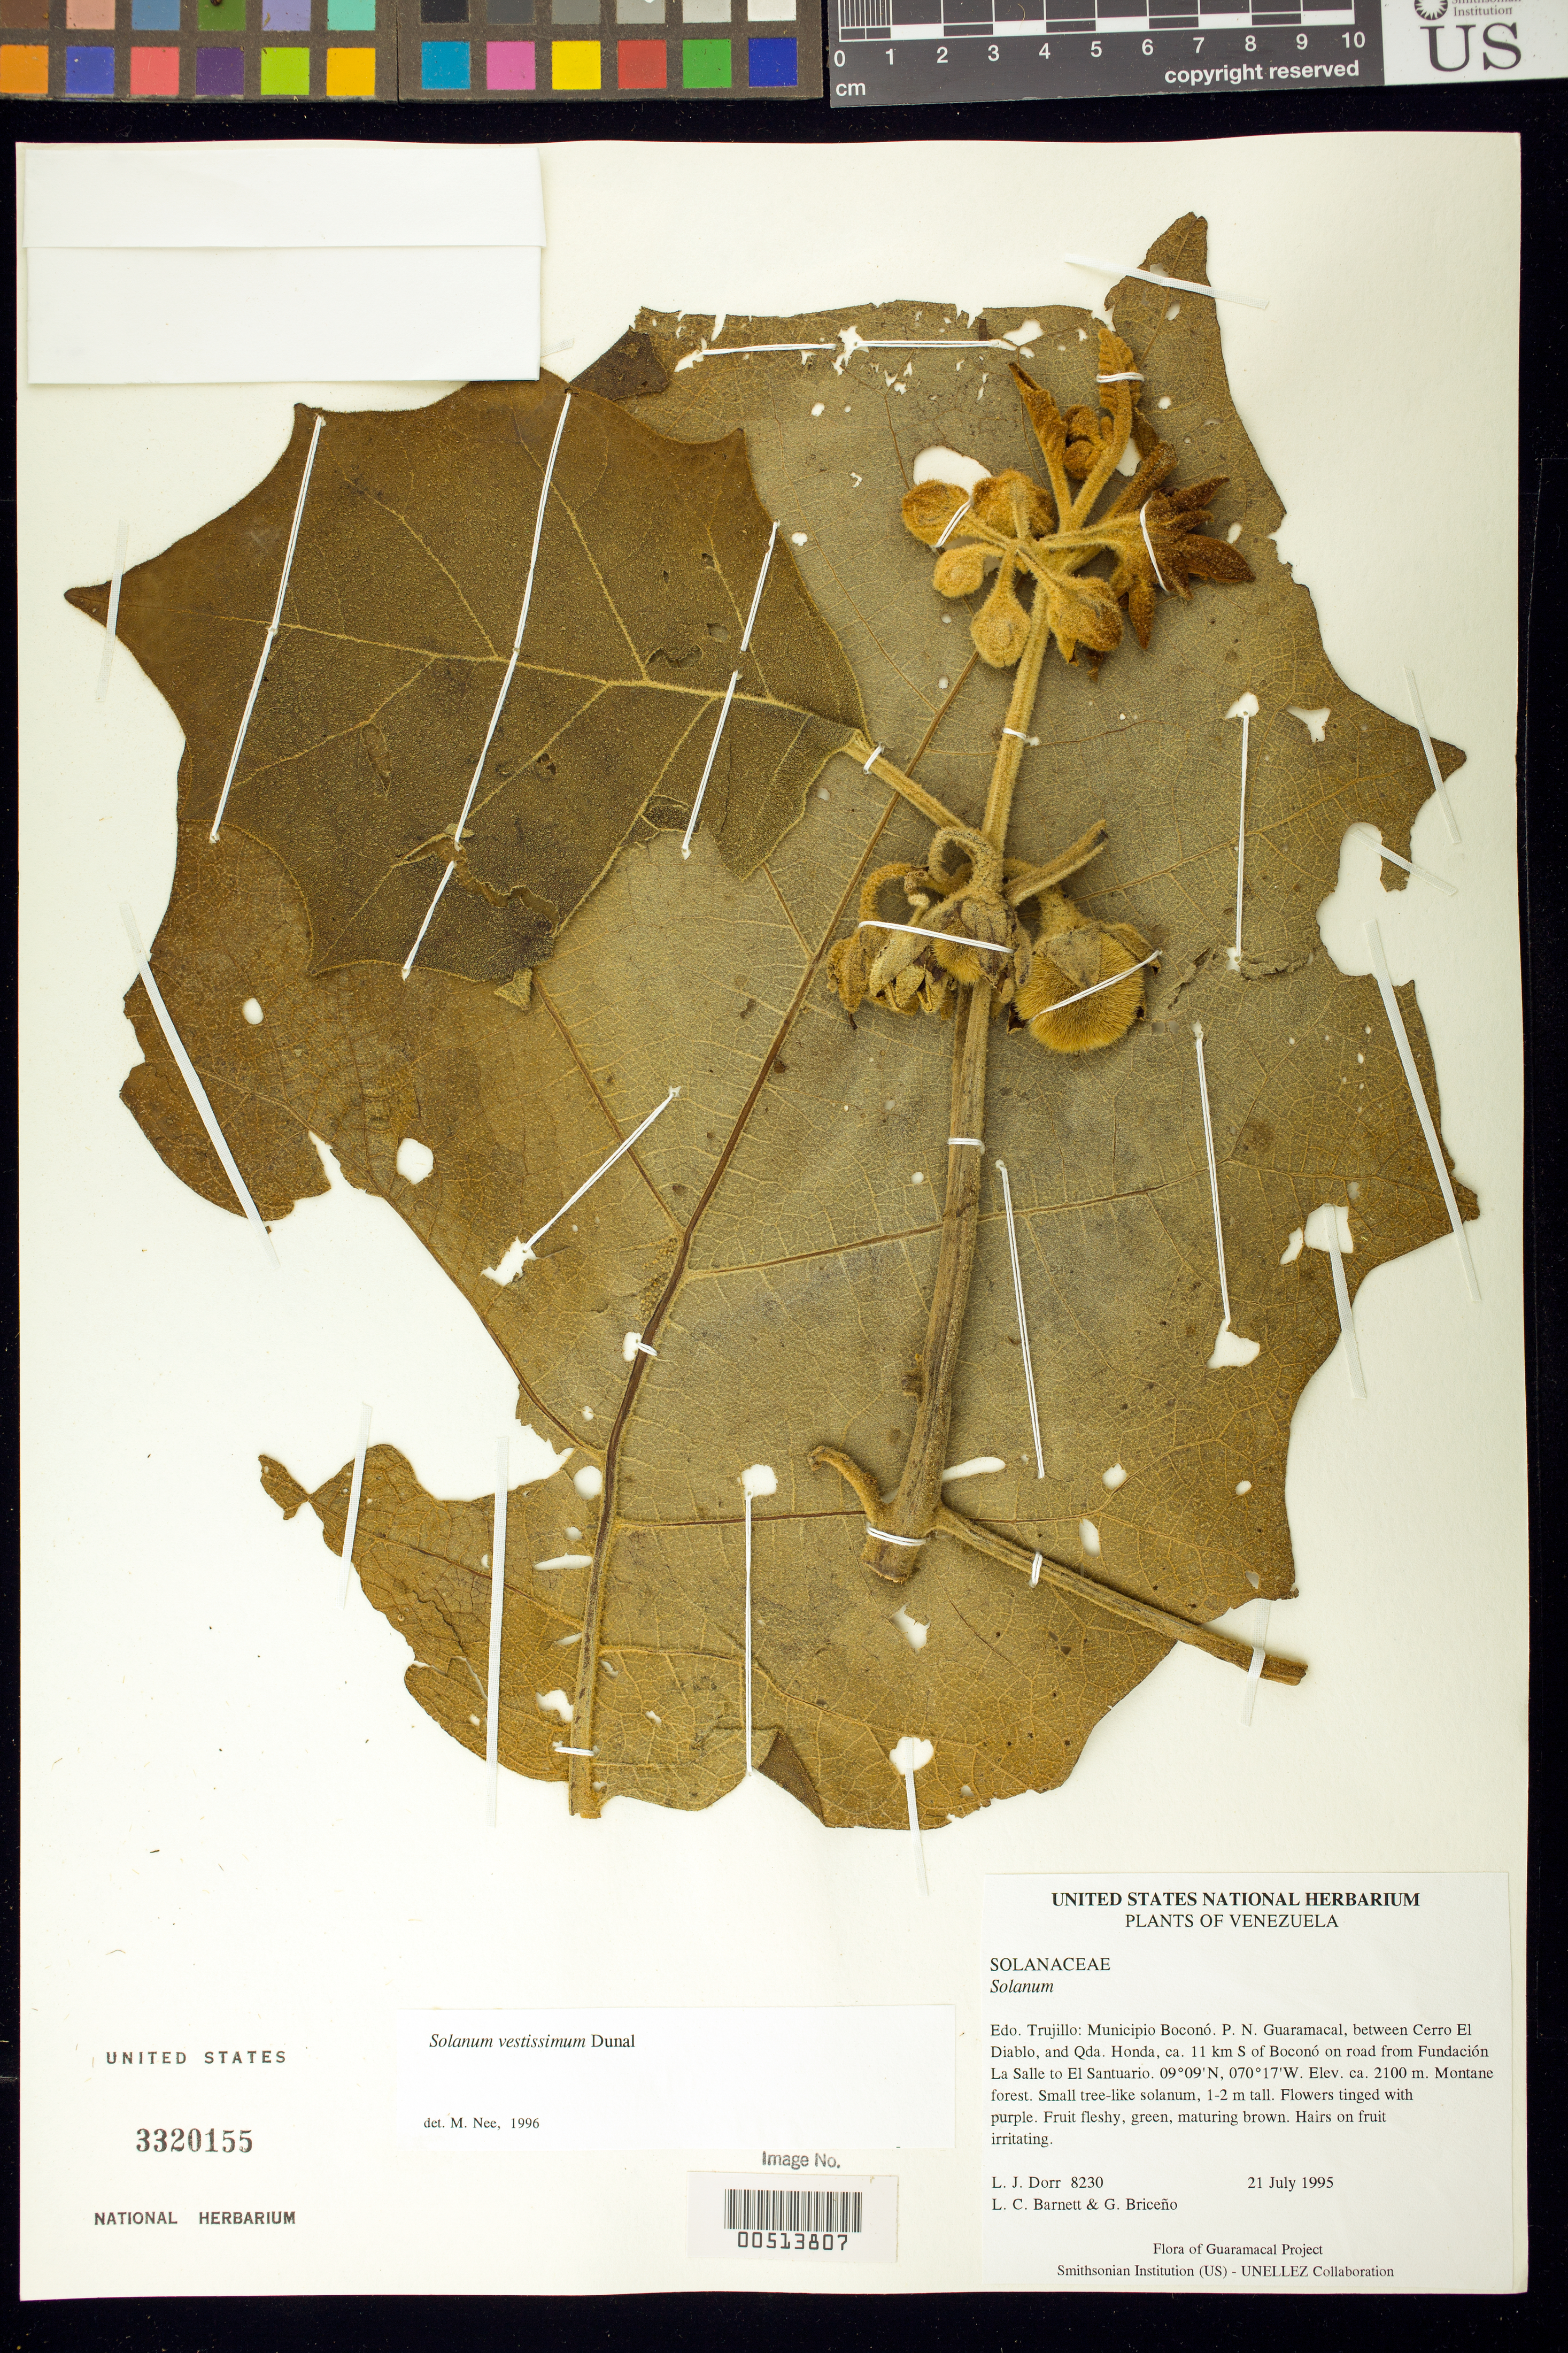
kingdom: Plantae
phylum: Tracheophyta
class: Magnoliopsida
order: Solanales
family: Solanaceae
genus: Solanum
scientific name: Solanum vestissimum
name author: Dunal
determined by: Nee, Michael H.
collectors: L. J. Dorr, L. C. Barnett & G. Briceño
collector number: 8230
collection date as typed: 21 Jul 1995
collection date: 1995-07-21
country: Venezuela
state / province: Trujillo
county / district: Boconó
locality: Parque Nacional Guaramacal, between Cerro El Diablo, and Qda. Honda, ca. 11 km S of Boconó on road from Fundación La Salle to El Santuario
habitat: Montane forest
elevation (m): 2100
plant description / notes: PORT, US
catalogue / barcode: US 3320155